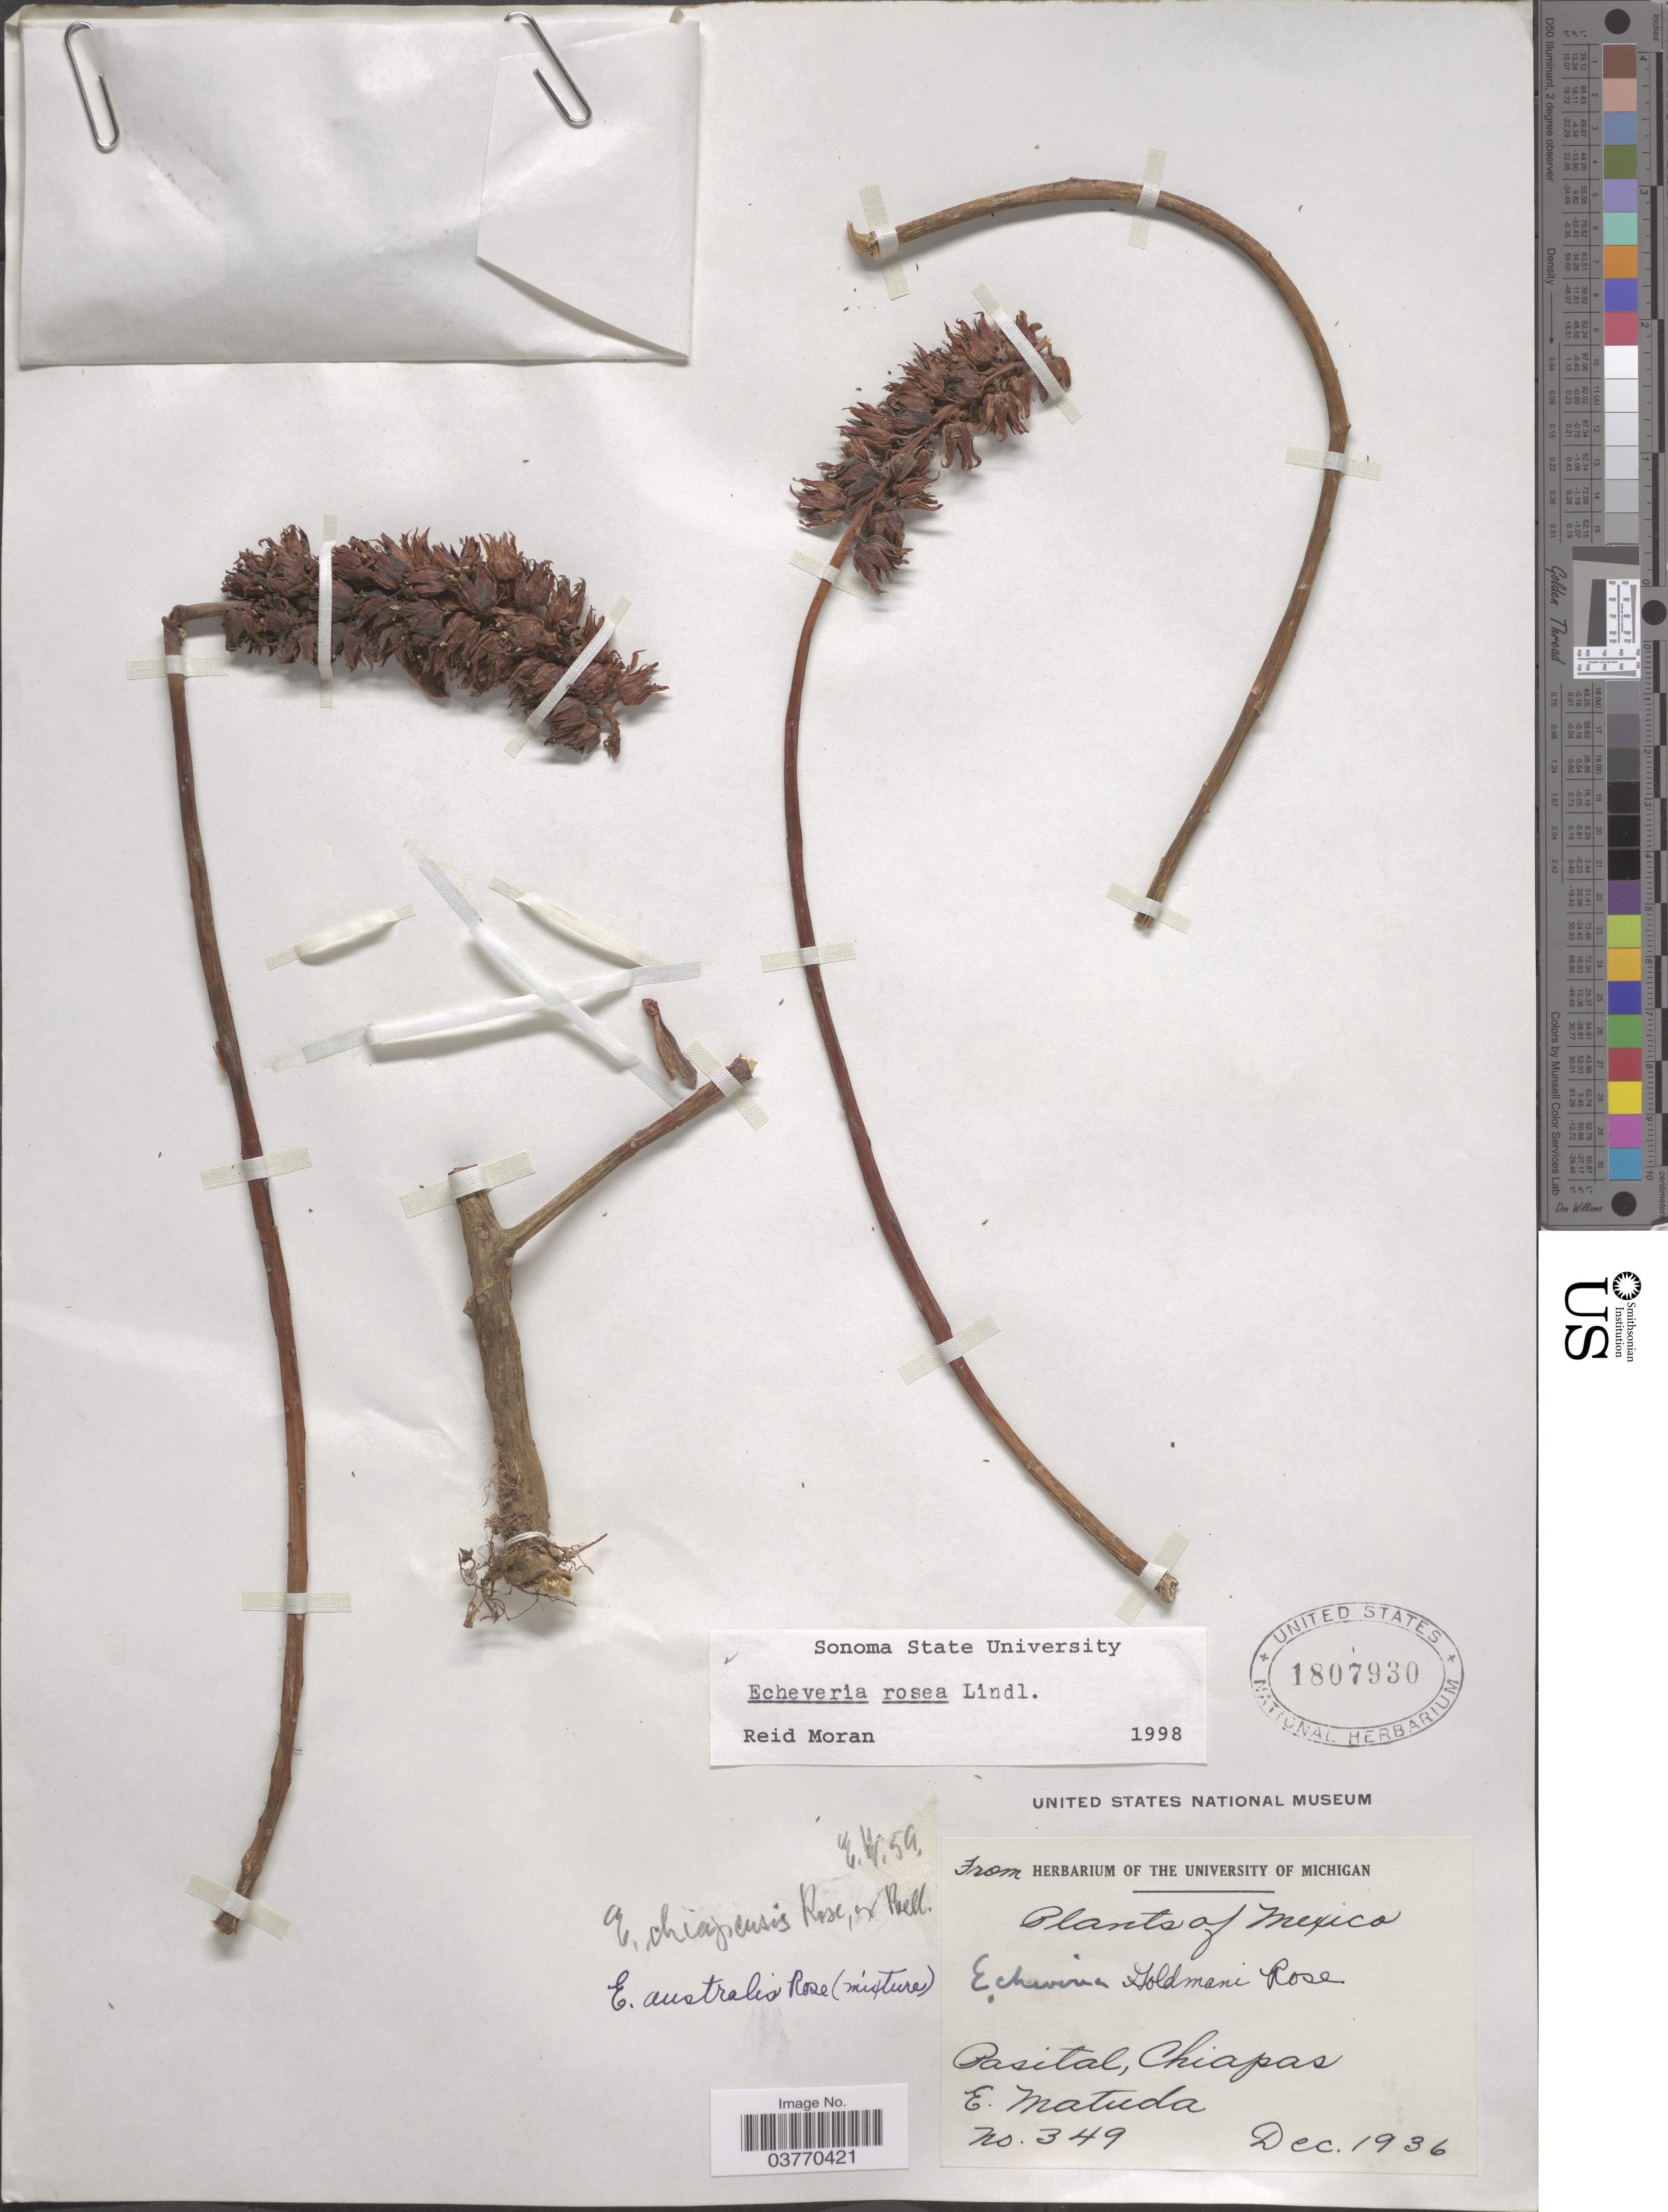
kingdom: Plantae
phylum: Tracheophyta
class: Magnoliopsida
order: Saxifragales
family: Crassulaceae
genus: Echeveria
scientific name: Echeveria rosea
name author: Lindl.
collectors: E. Matuda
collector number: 349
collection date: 1936-12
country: Mexico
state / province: Chiapas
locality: Pasital.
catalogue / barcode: US 1807930